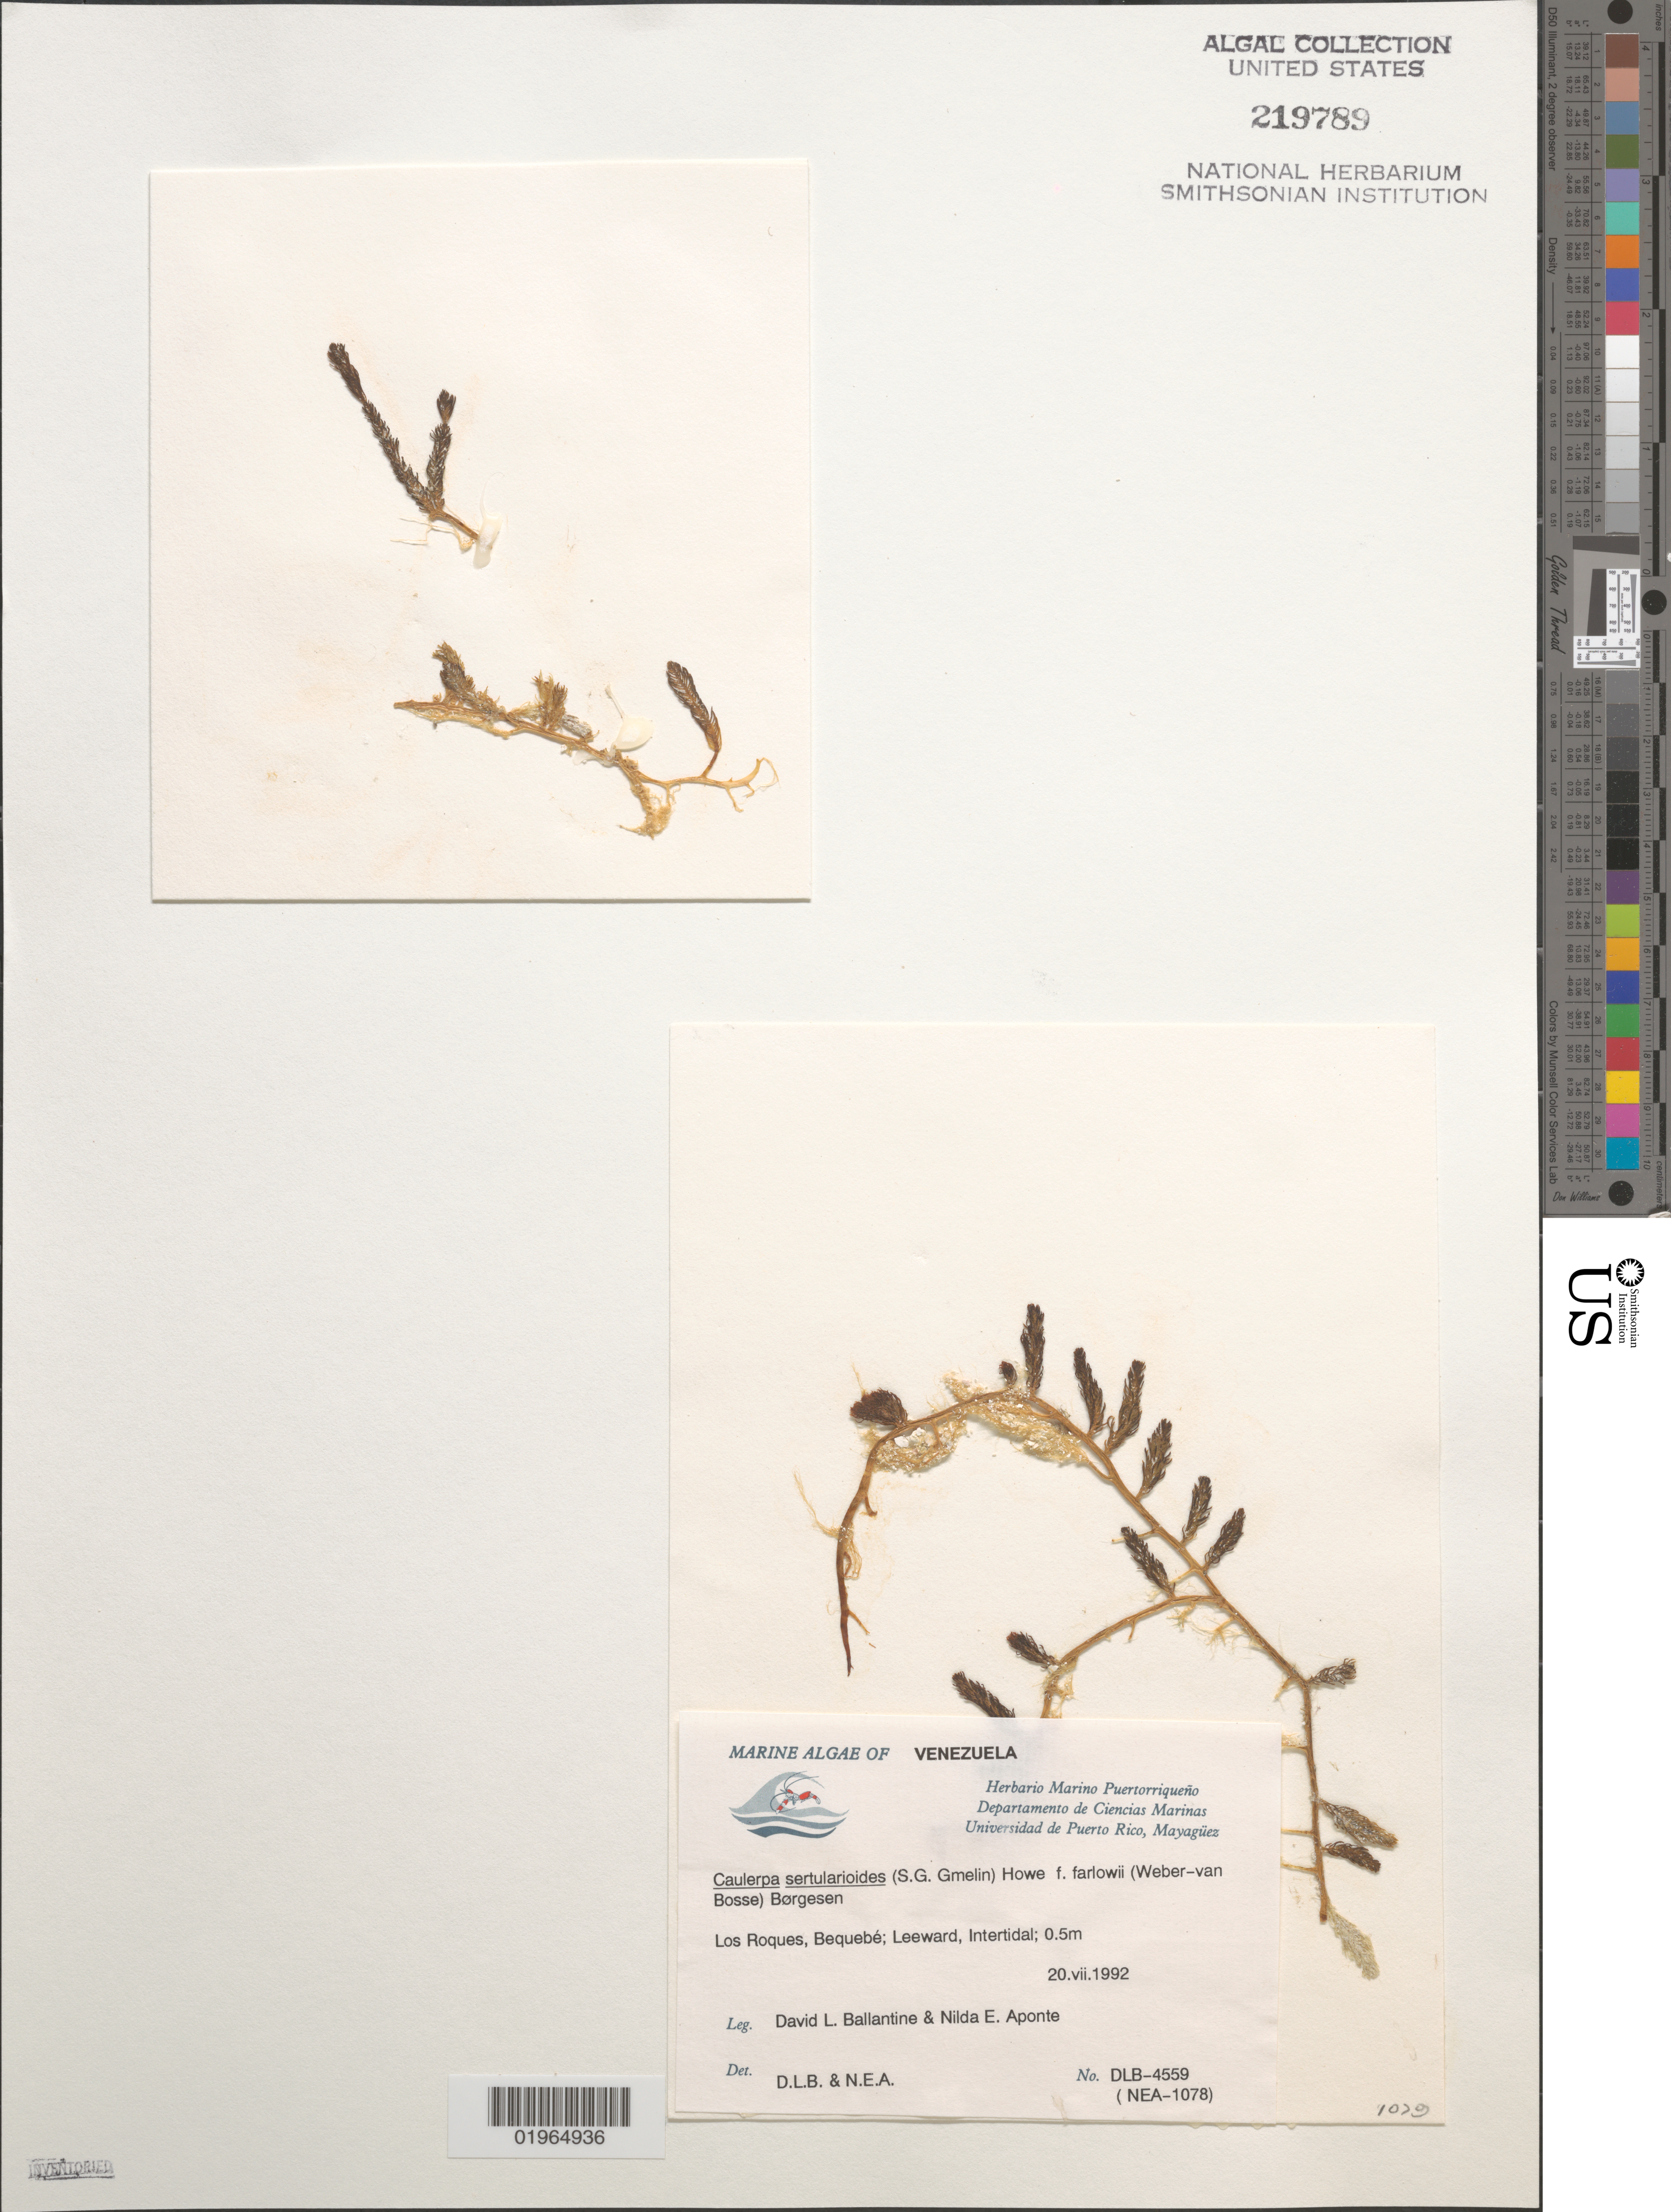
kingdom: Plantae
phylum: Chlorophyta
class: Ulvophyceae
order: Bryopsidales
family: Caulerpaceae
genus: Caulerpa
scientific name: Caulerpa sertularioides f. farlowii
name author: (Weber Bosse) Børgesen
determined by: Ballantine, D. L.; Aponte, N. E.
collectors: D.L. Ballantine & N. E. Aponte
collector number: DLB-4559, NEA-1078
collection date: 1992-07-20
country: Venezuela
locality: Los Roques, Bequebe. Leeward, intertidal.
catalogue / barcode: US 219789